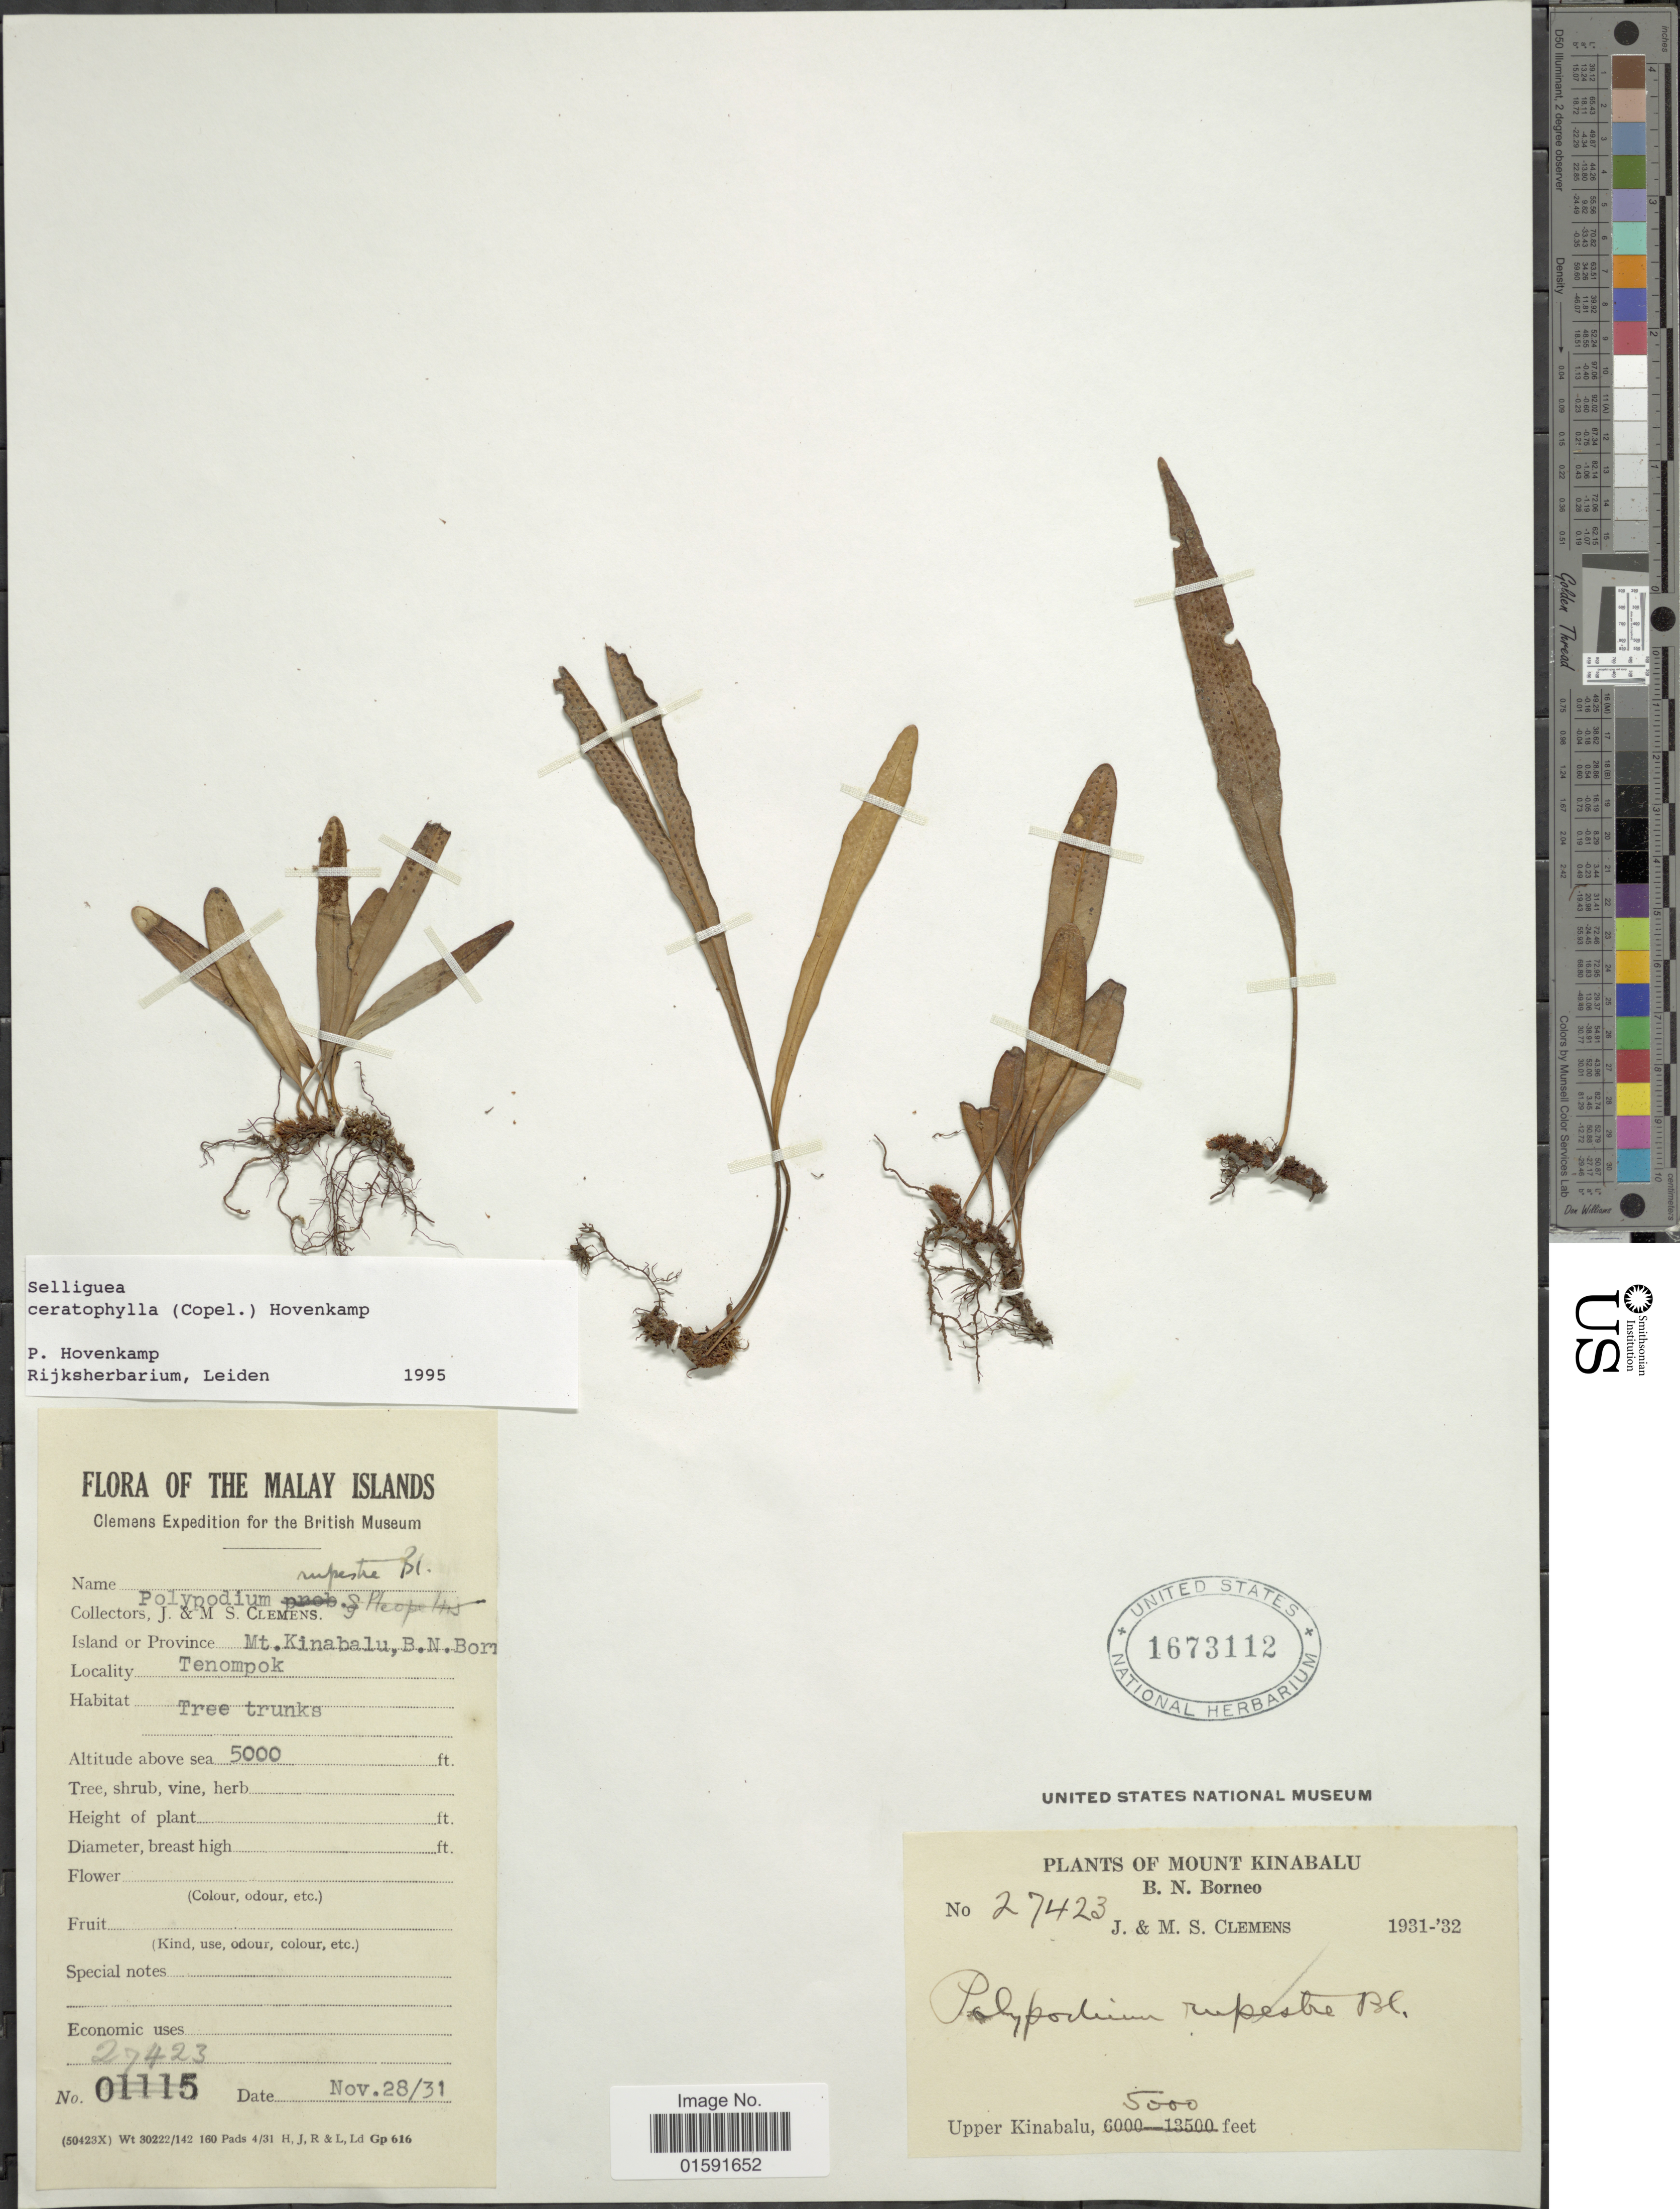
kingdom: Plantae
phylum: Tracheophyta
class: Polypodiopsida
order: Polypodiales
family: Polypodiaceae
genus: Selliguea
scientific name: Selliguea ceratophylla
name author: (Copel.) Hovenkamp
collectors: J. Clemens & M. S. Clemens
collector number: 27423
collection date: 1931-11-28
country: Malaysia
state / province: Sabah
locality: Tenompok, Mt. Kinabalu, B.N. Boreno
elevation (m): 1524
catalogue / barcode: US 1673112